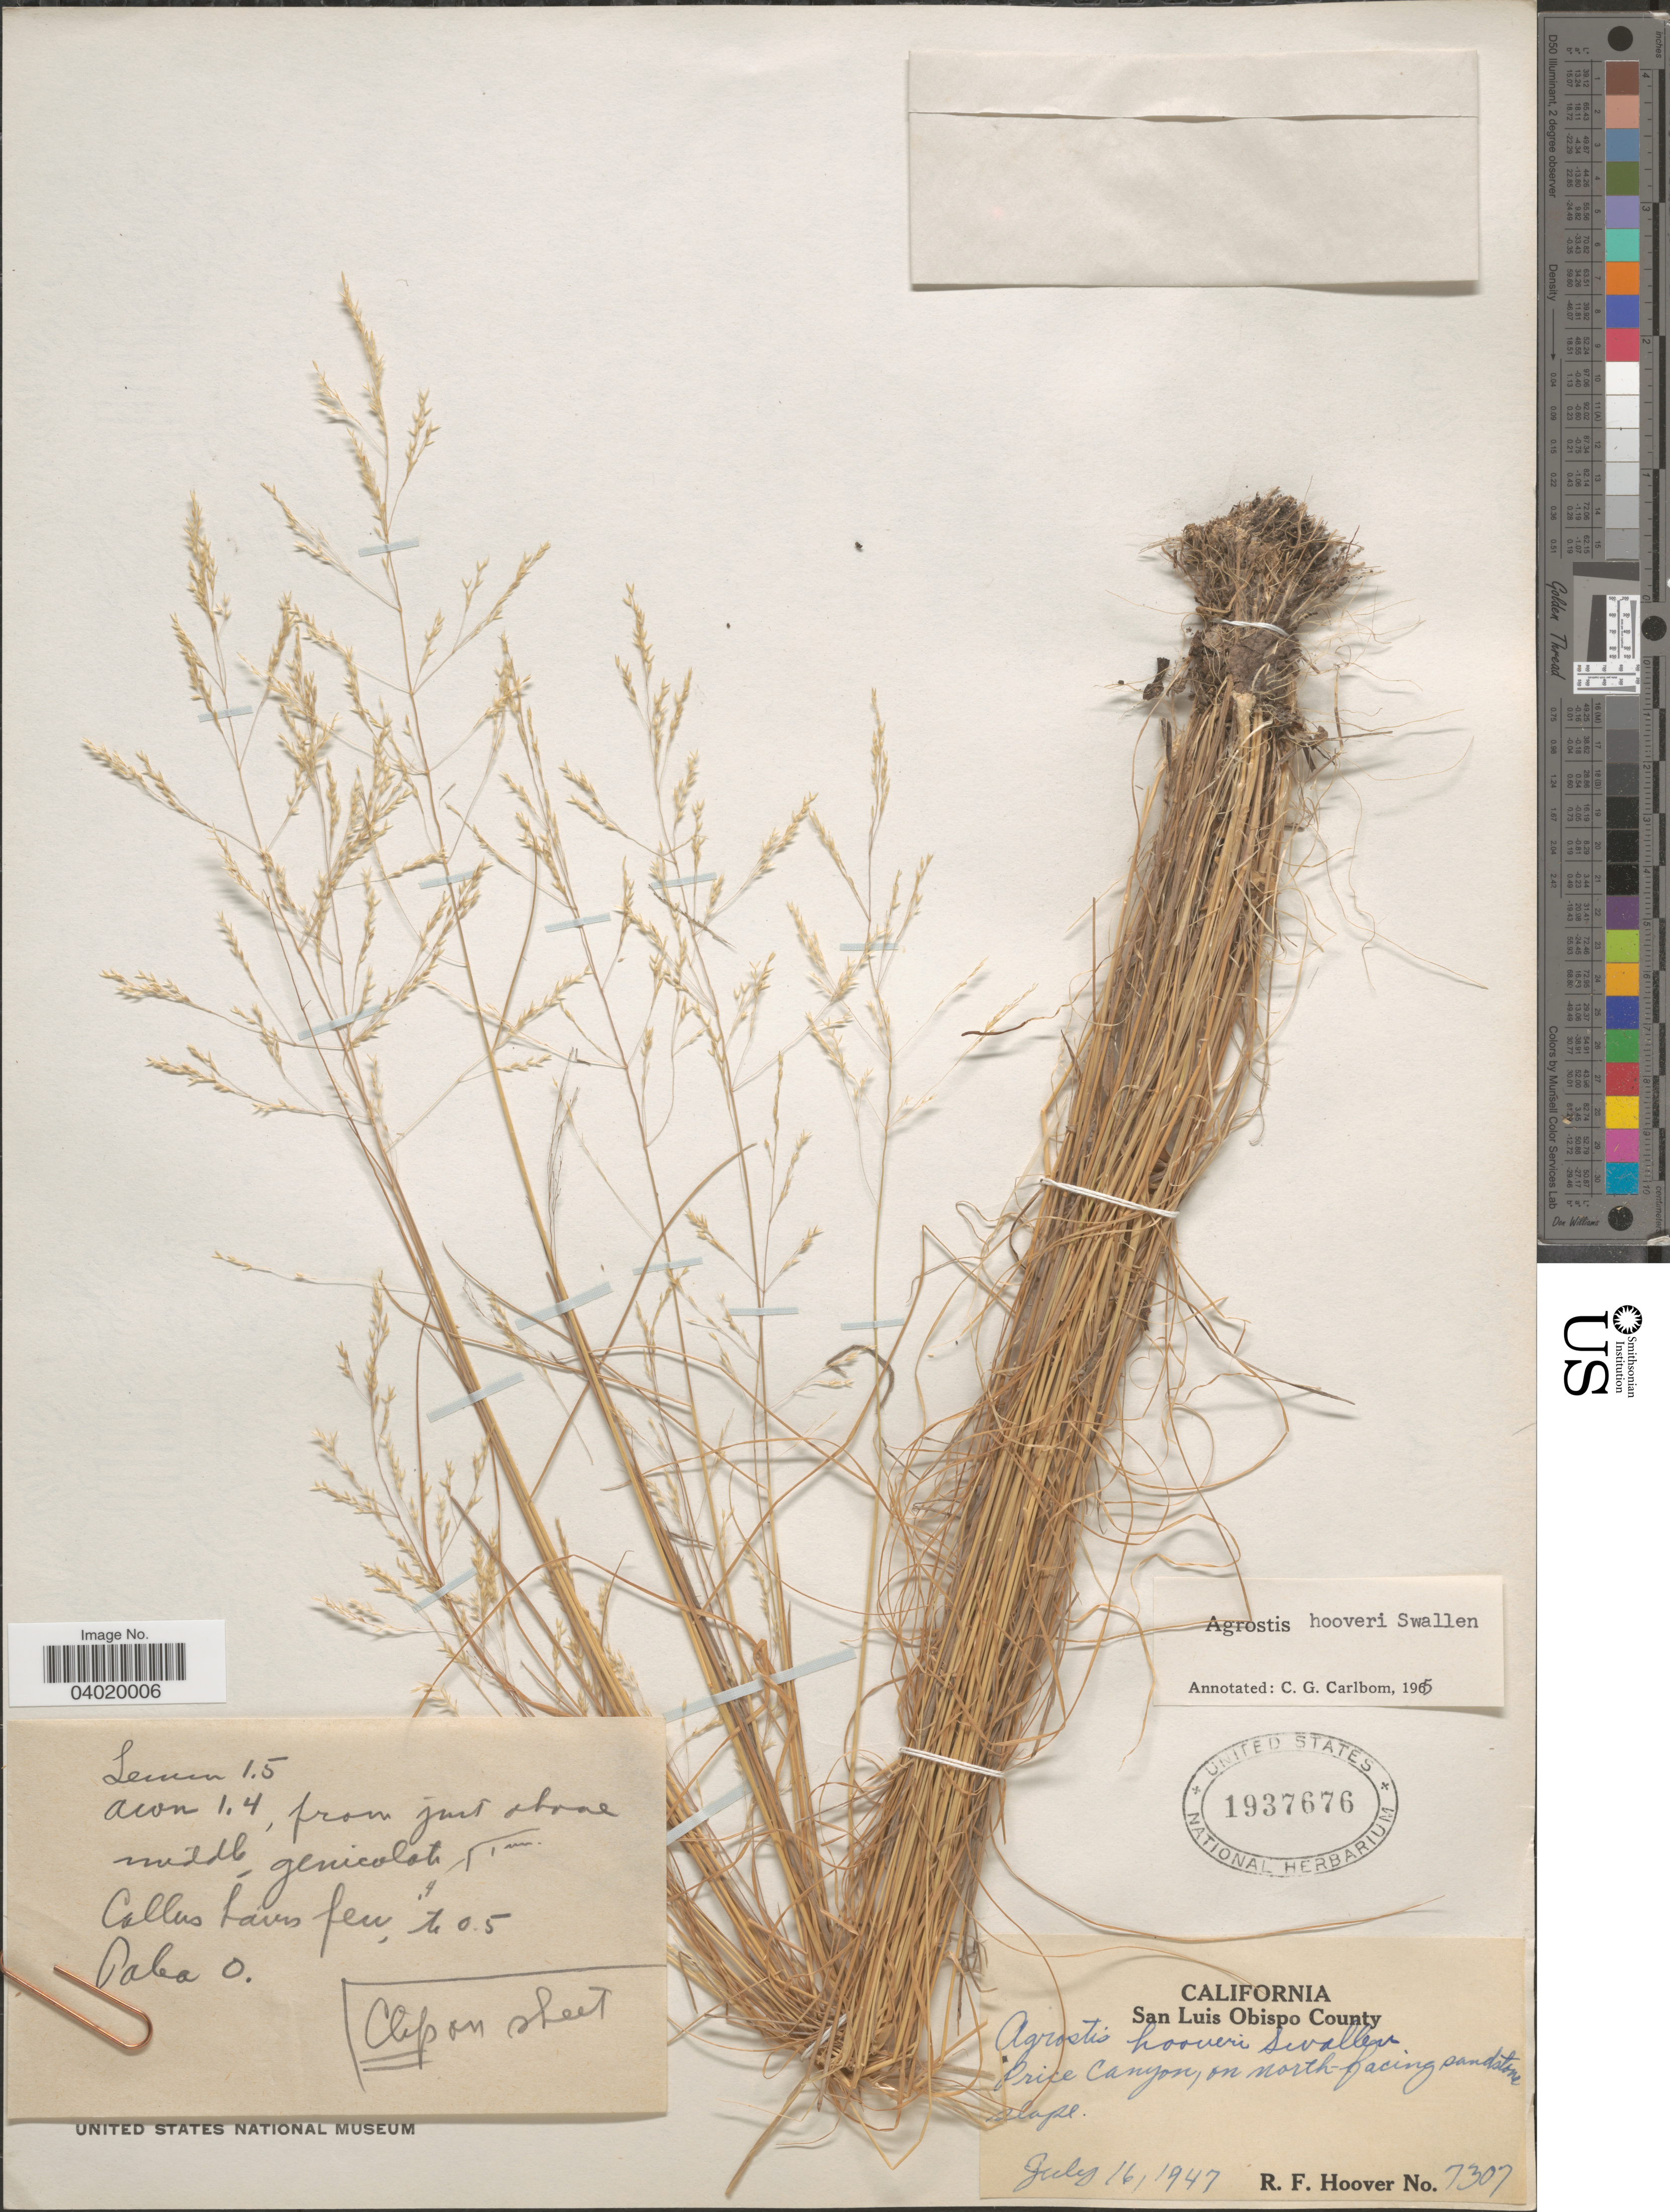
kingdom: Plantae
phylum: Tracheophyta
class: Liliopsida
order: Poales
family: Poaceae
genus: Agrostis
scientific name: Agrostis howellii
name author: Scribn.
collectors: R. F. Hoover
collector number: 7307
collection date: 1947-07-16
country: United States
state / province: California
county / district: San Luis Obispo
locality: San Luis Obispo County. Price Canyon, on north-facing sandstone slope.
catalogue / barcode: US 1937676